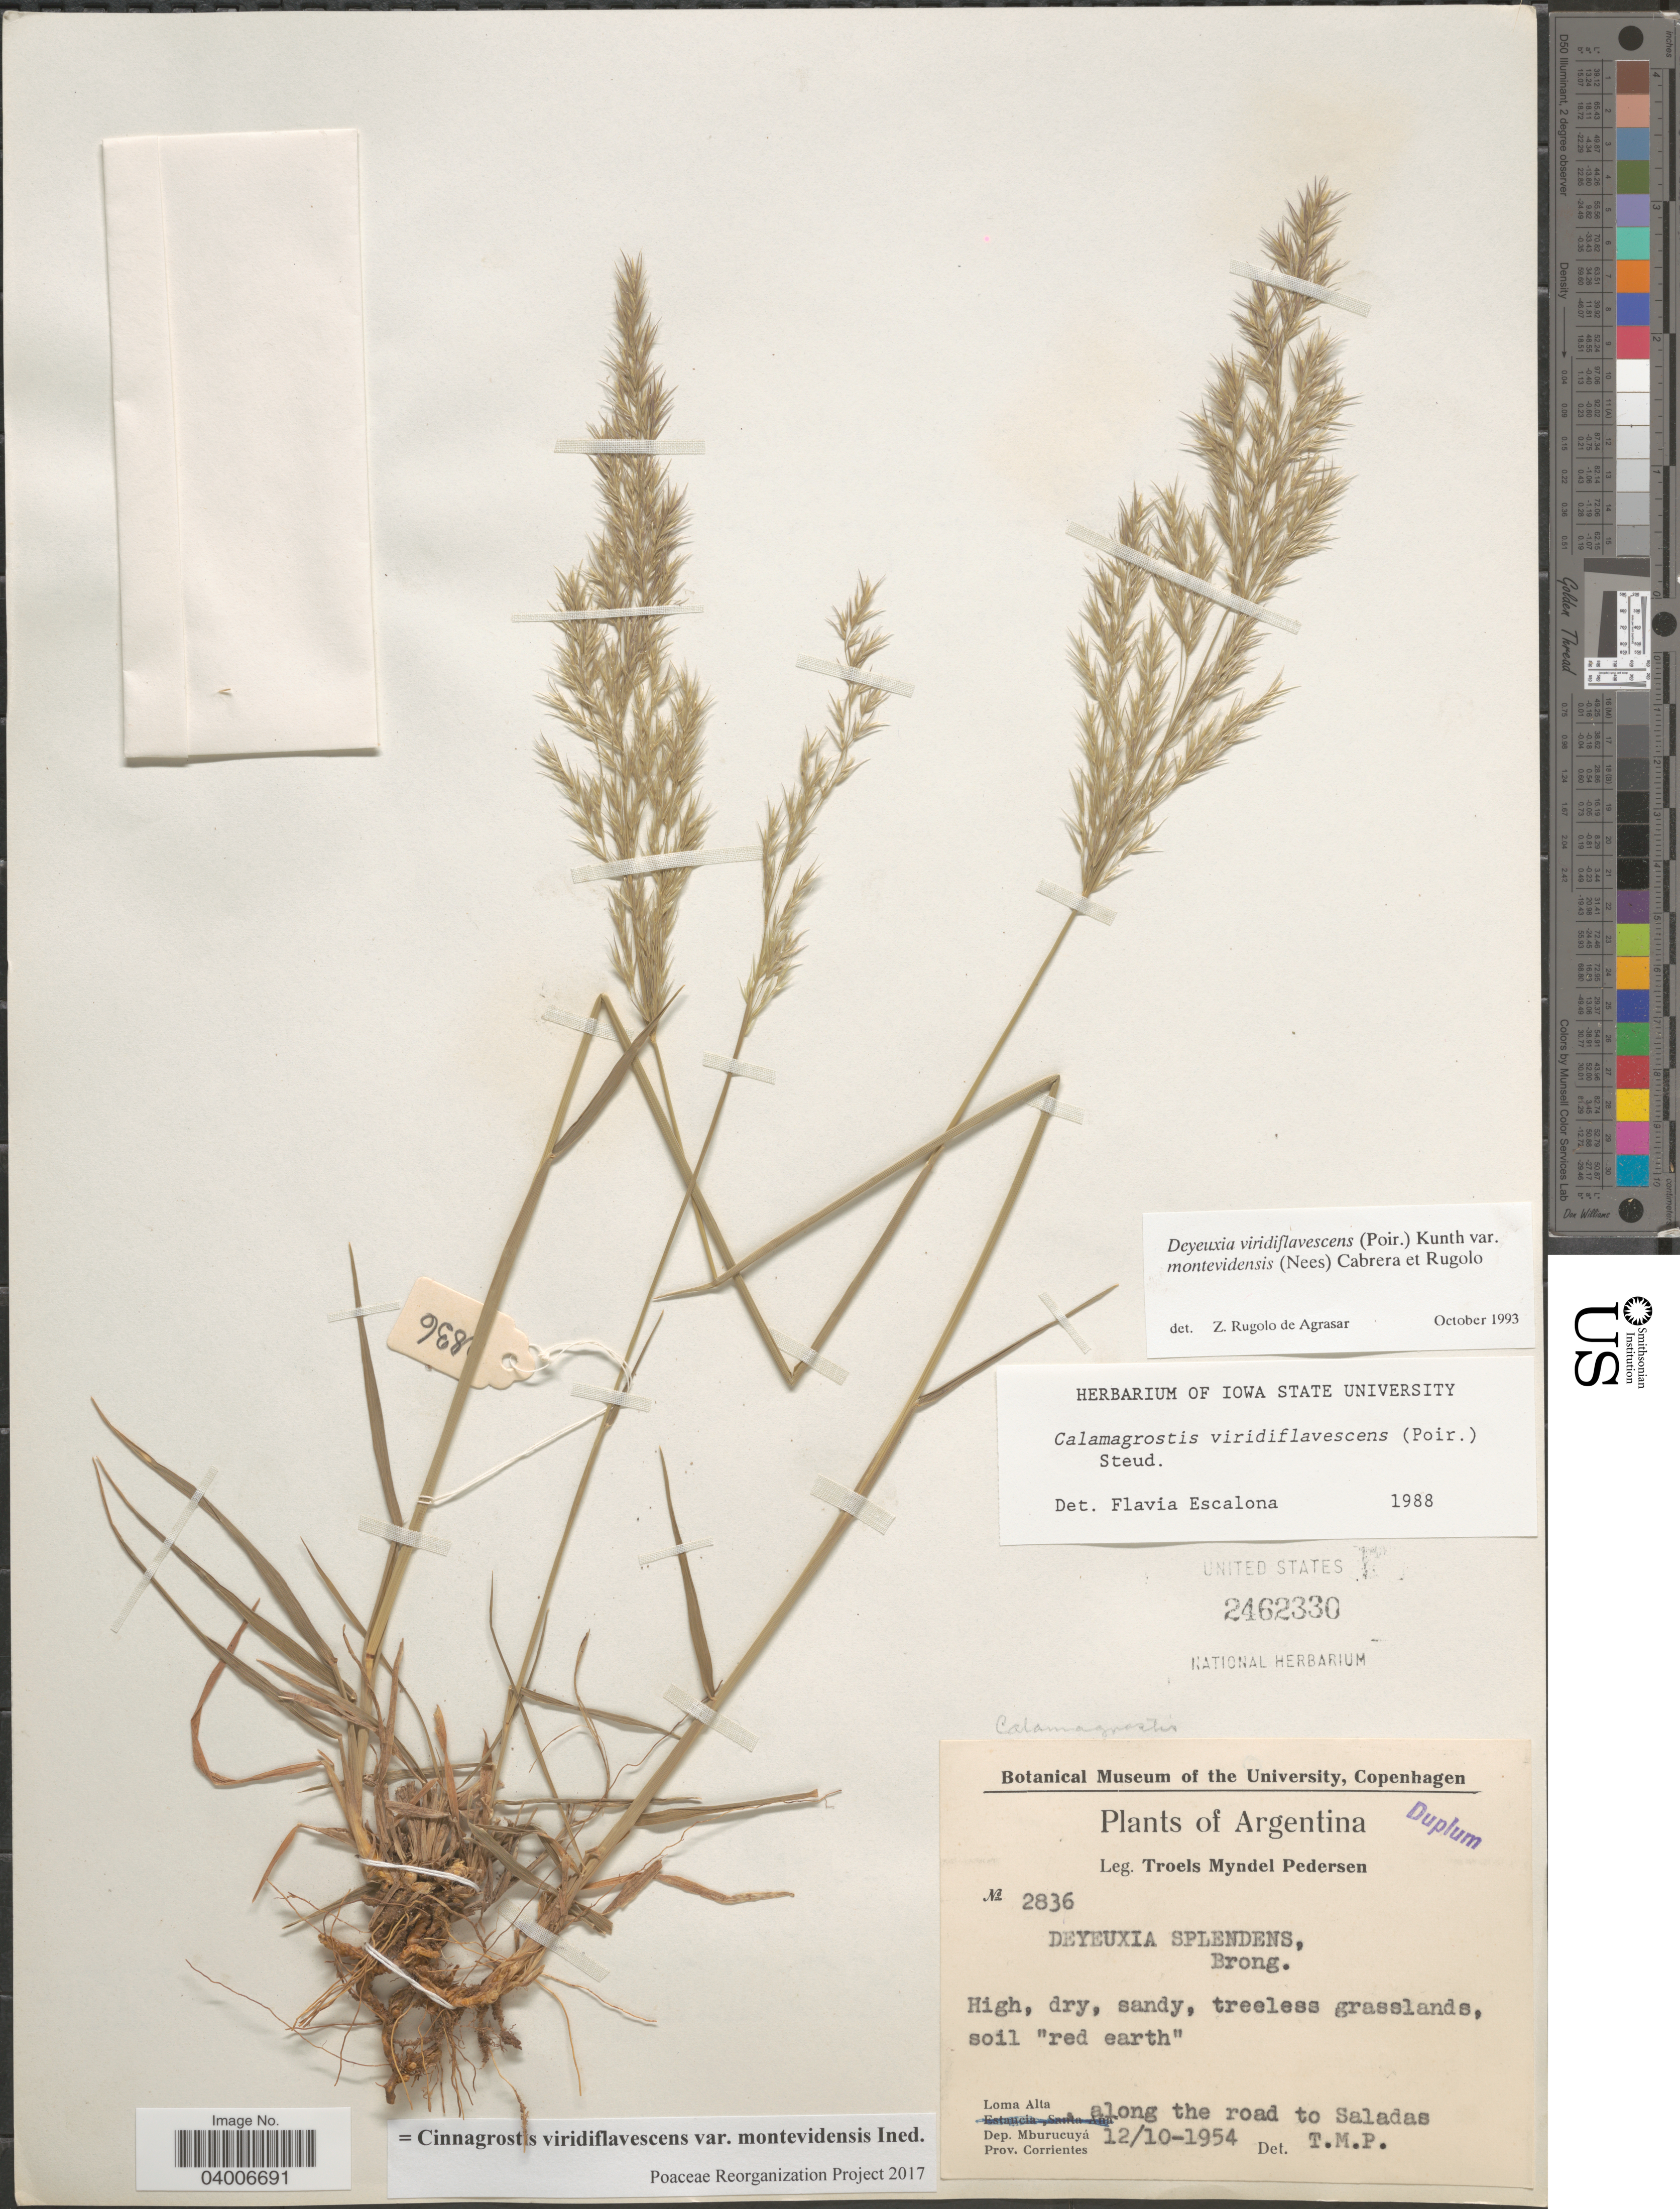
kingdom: Plantae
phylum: Tracheophyta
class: Liliopsida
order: Poales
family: Poaceae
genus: Cinnagrostis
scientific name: Cinnagrostis viridiflavescens var. montevidensis ined.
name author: (Nees) P.M. Peterson et al.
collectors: T. Pederson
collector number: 2836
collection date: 1954-10-12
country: Argentina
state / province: Corrientes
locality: Loma Alta along the road to Saladas. Dep. Mburucuyá.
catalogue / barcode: US 2462330